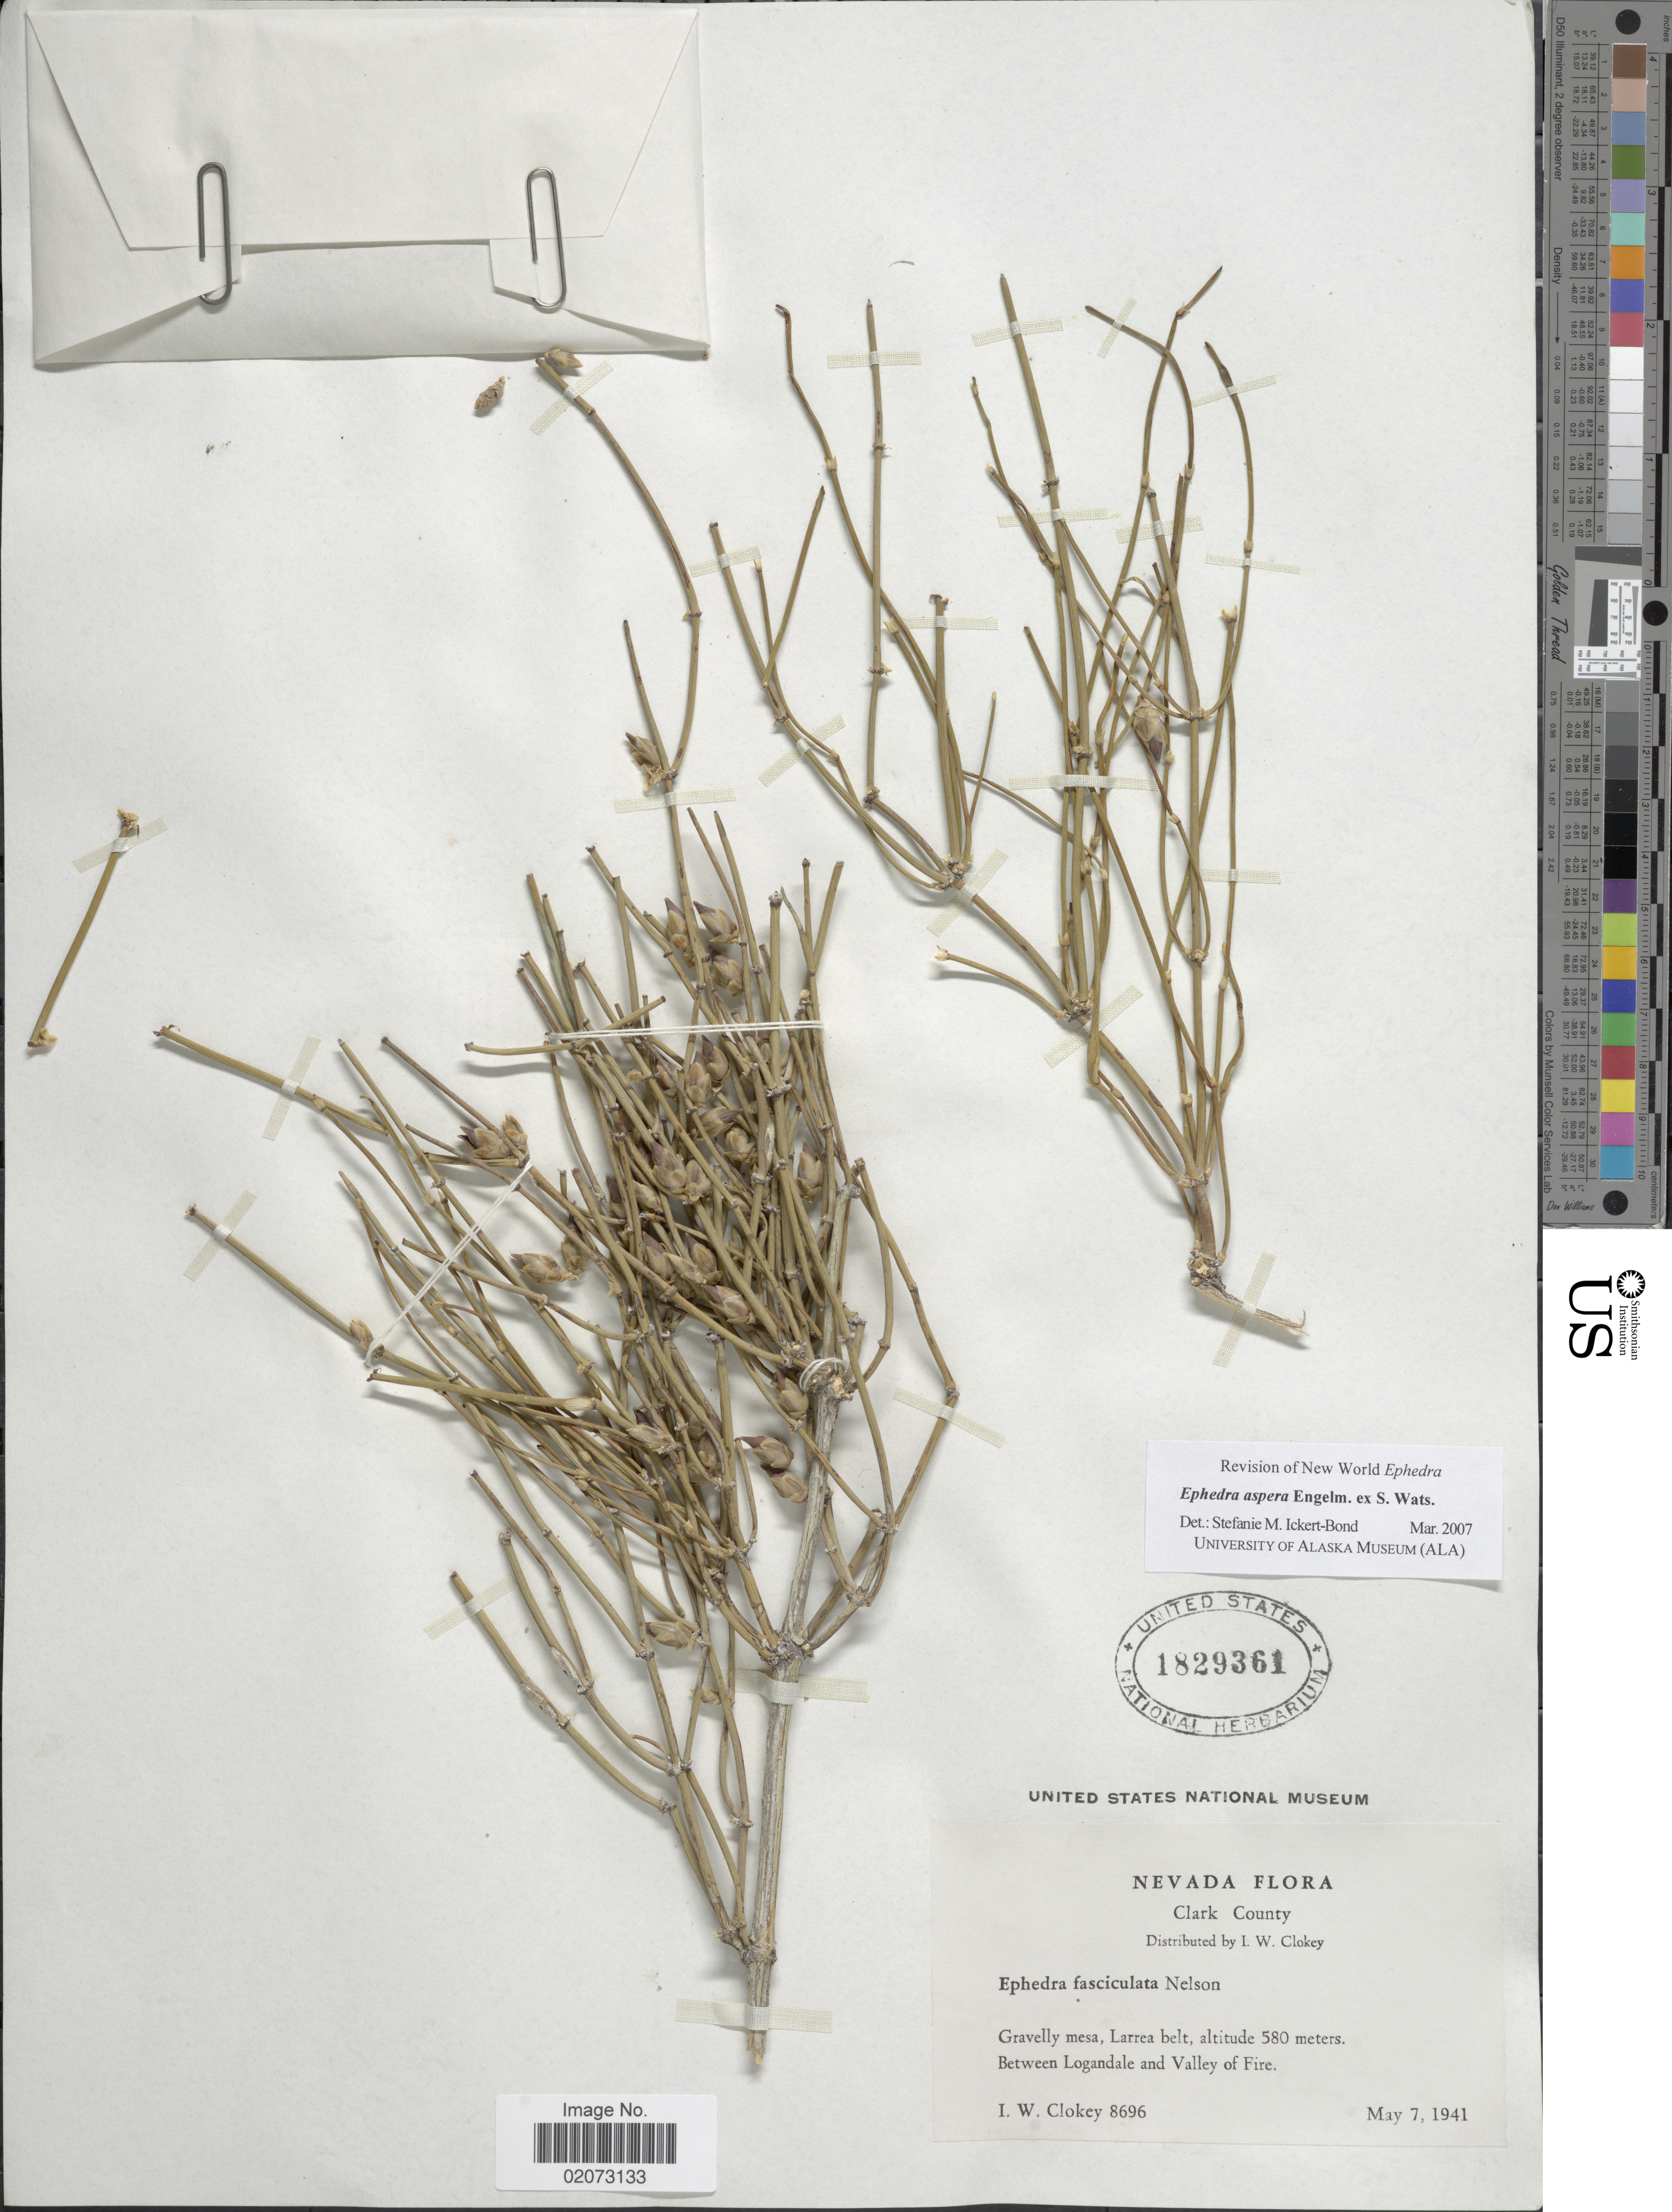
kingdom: Plantae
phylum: Tracheophyta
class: Gnetopsida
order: Ephedrales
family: Ephedraceae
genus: Ephedra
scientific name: Ephedra aspera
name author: Engelm. ex S. Watson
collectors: I. W. Clokey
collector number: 8696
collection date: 1941-05-07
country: United States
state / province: Nevada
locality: Clark County. Between Logandale and Valley of Fire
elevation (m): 580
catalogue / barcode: US 1829361